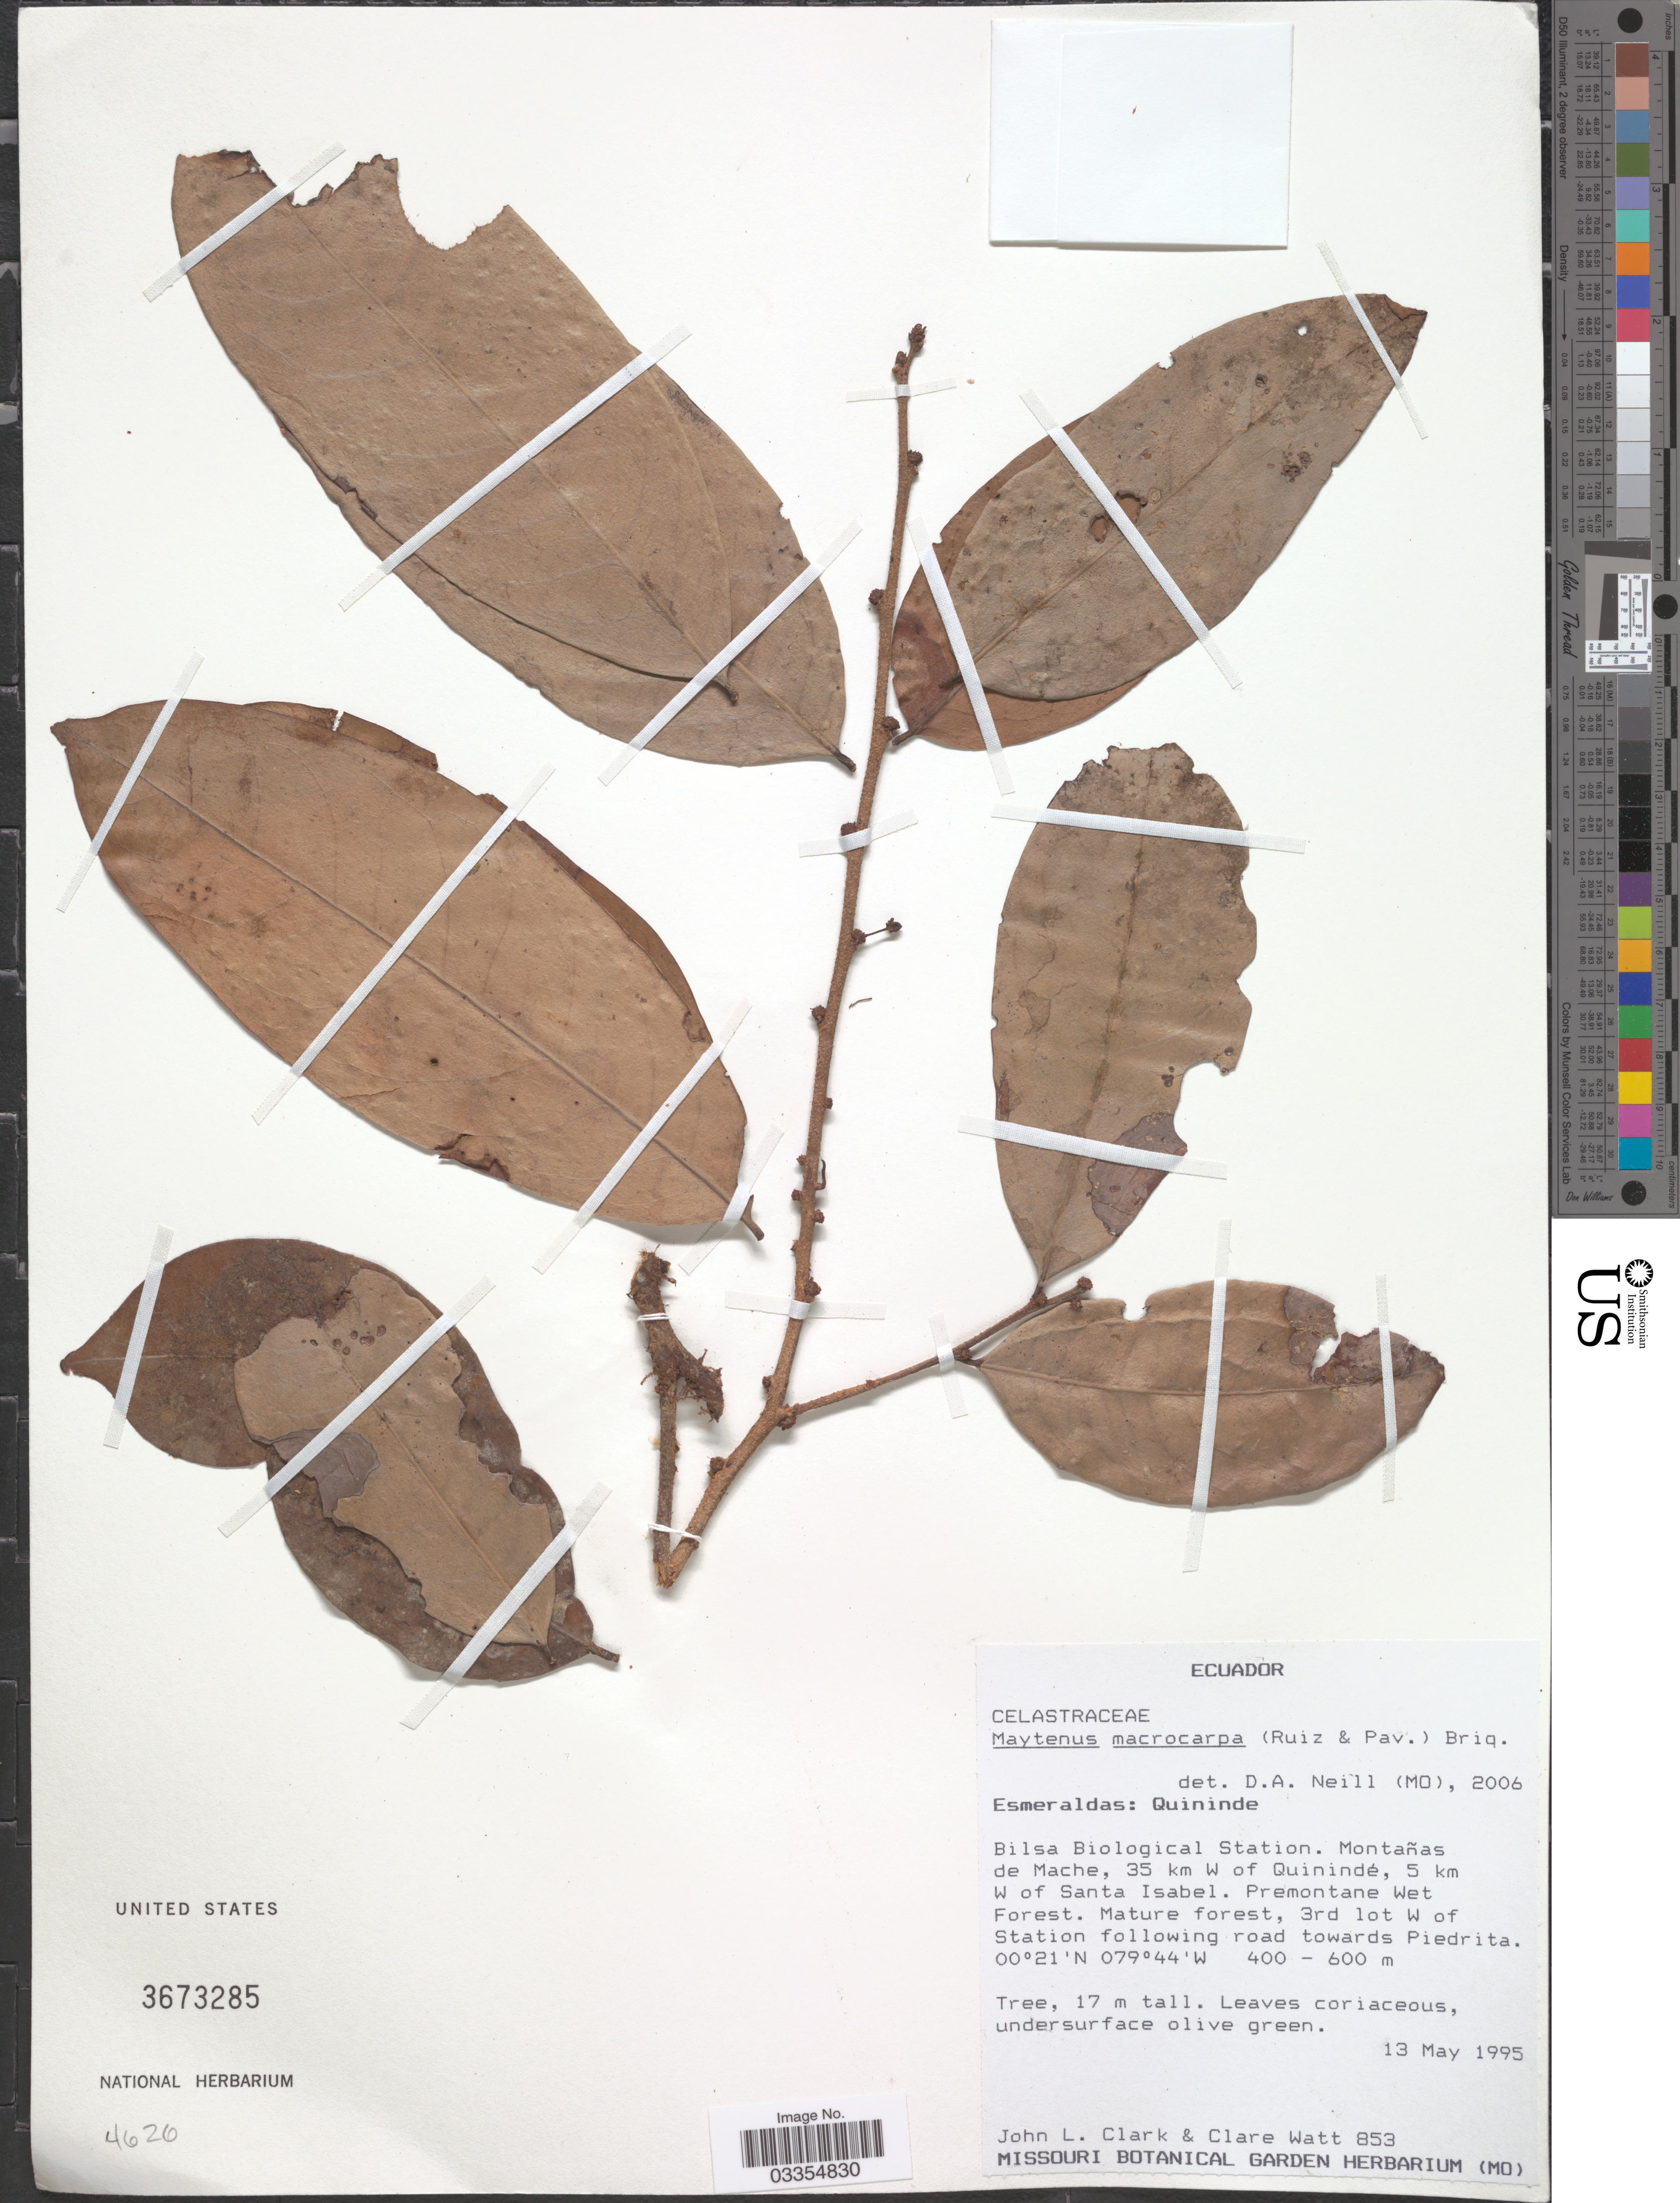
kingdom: Plantae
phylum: Tracheophyta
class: Magnoliopsida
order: Celastrales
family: Celastraceae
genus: Maytenus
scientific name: Maytenus macrocarpa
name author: (Ruiz & Pav.) Briq.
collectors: J. L. Clark & C. Watt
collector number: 853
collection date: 1995-05-13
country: Ecuador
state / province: Esmeraldas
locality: Quininde. Bilsa Biological Station, Montañas de Mache, 35 km W of Quinindé, 5 km W of Santa Isabel.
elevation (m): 400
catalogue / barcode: US 3673285